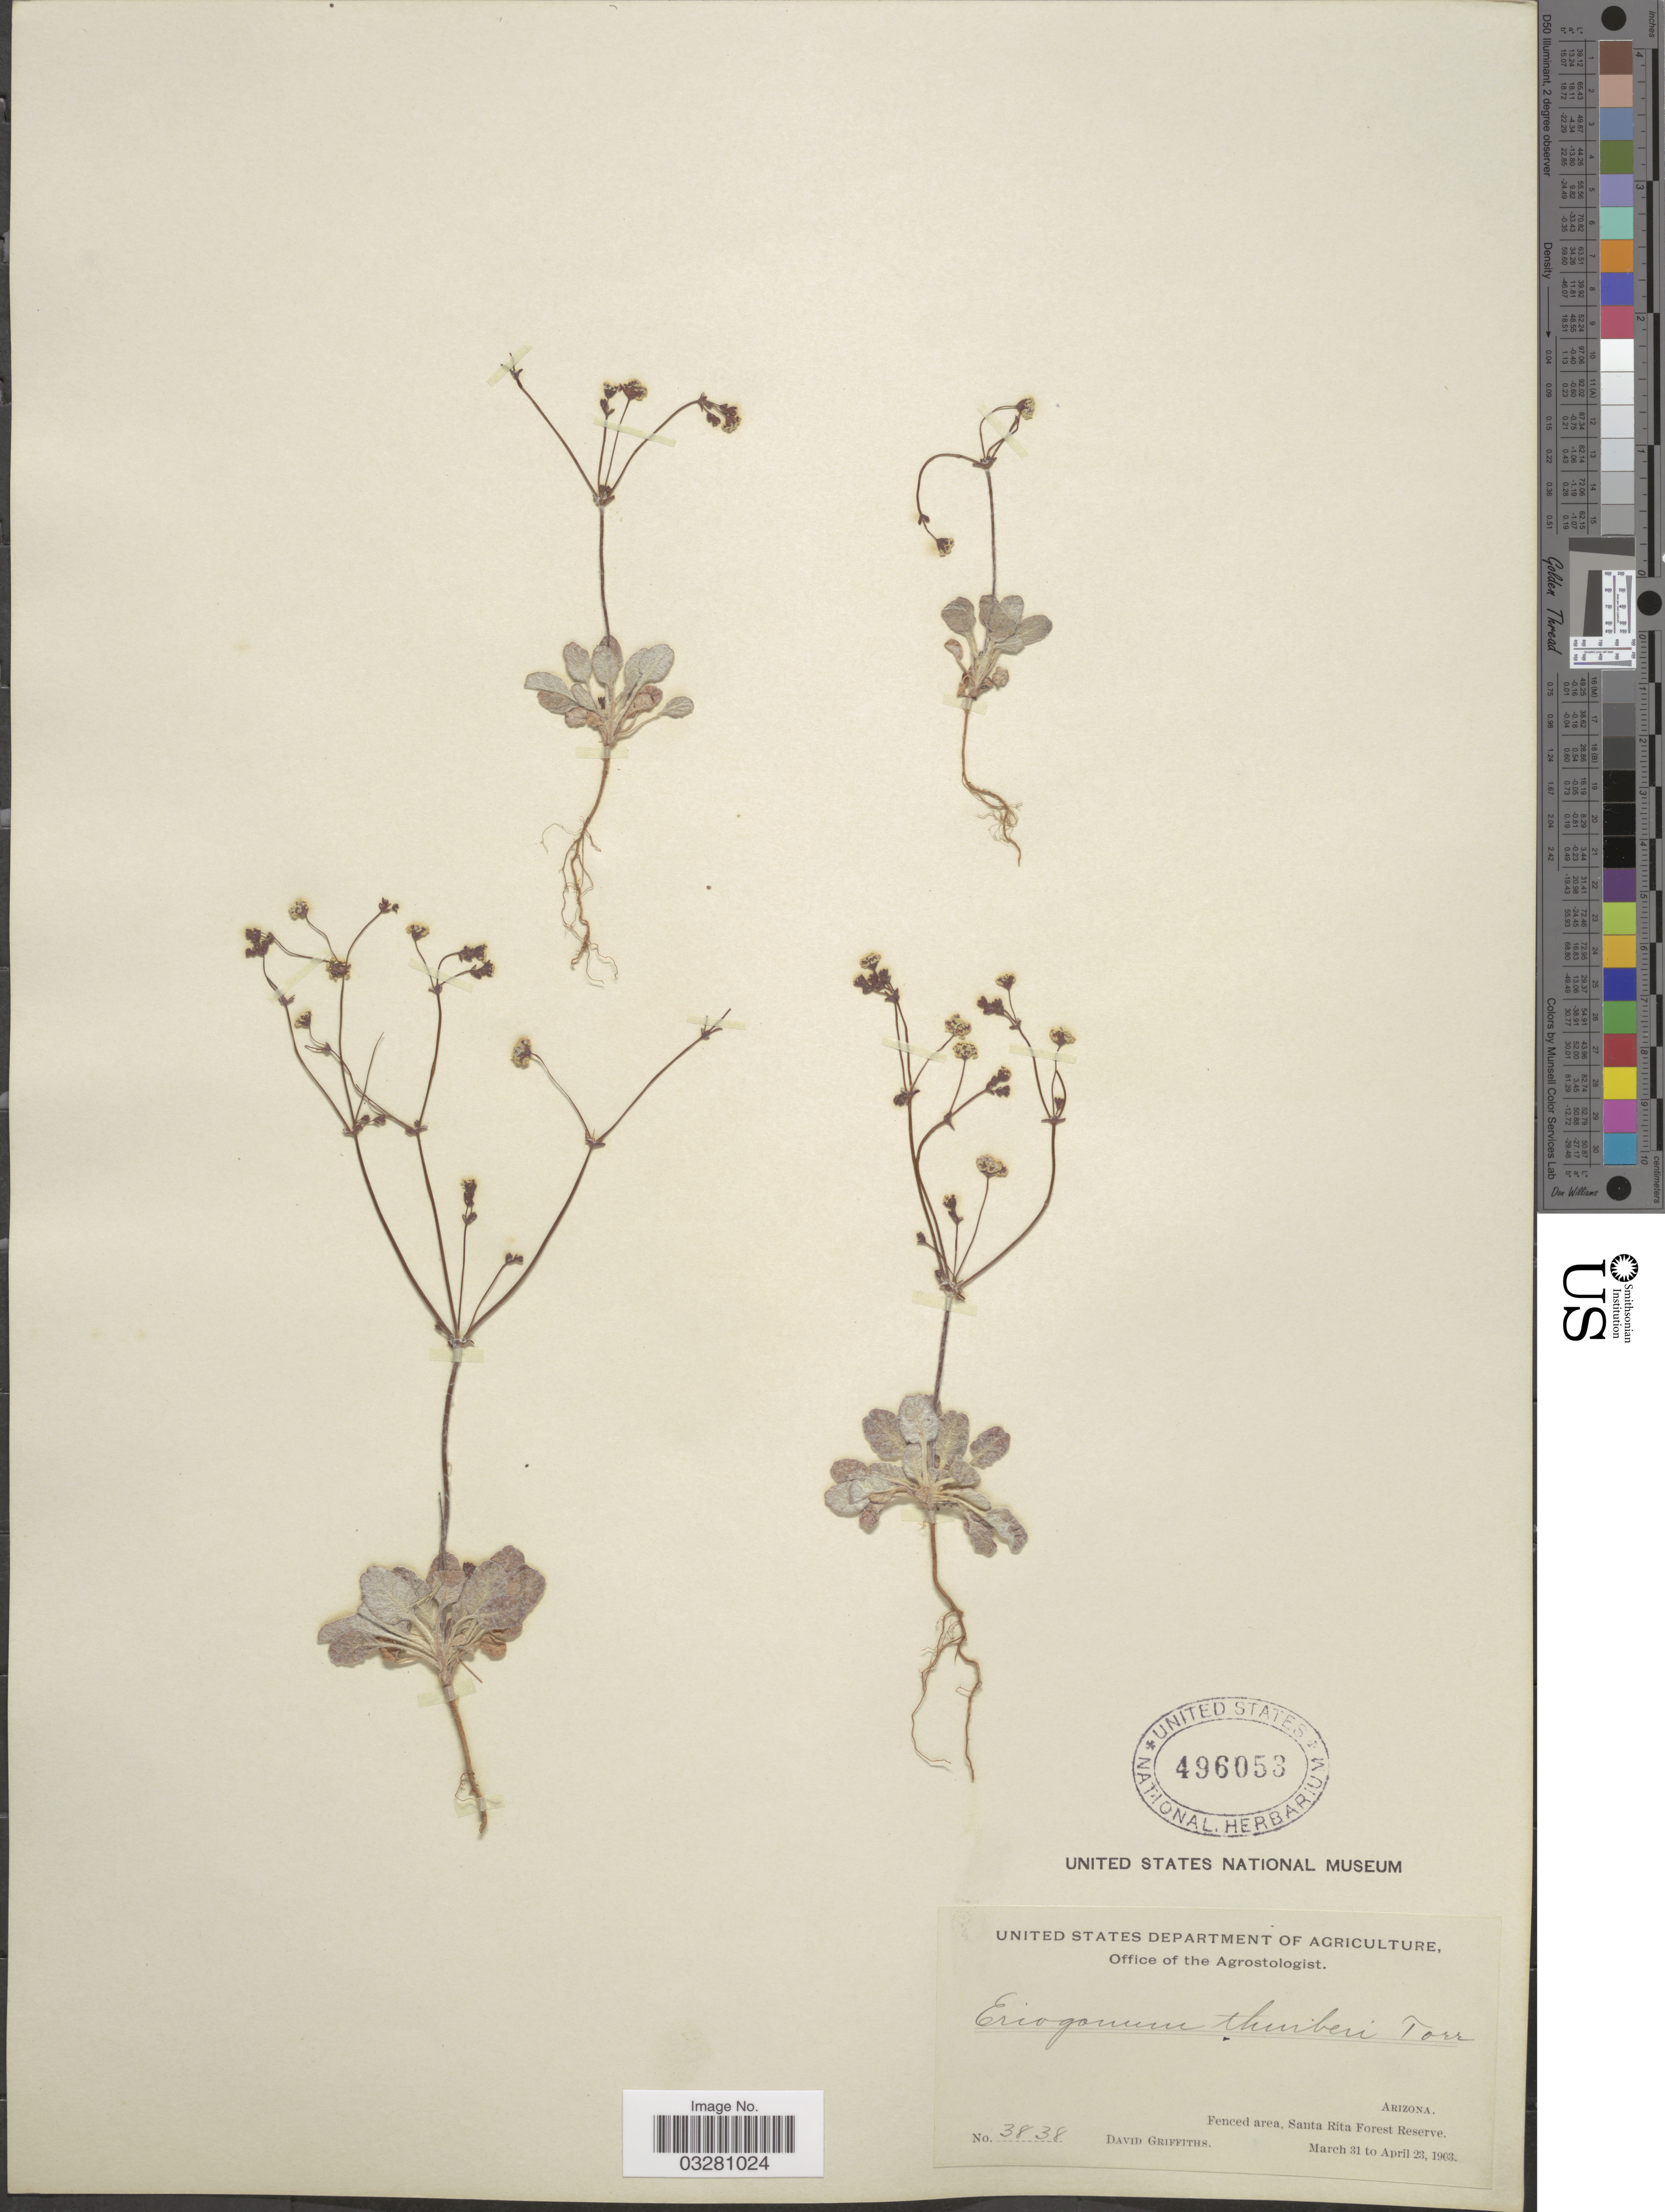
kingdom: Plantae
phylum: Tracheophyta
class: Magnoliopsida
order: Caryophyllales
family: Polygonaceae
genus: Eriogonum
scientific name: Eriogonum thurberi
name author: Torr.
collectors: D. Griffiths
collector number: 3838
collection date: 1903-03-31/1903-04-23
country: United States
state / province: Arizona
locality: Fenced area, Santa Rita Forest Reserve.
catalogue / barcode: US 496053